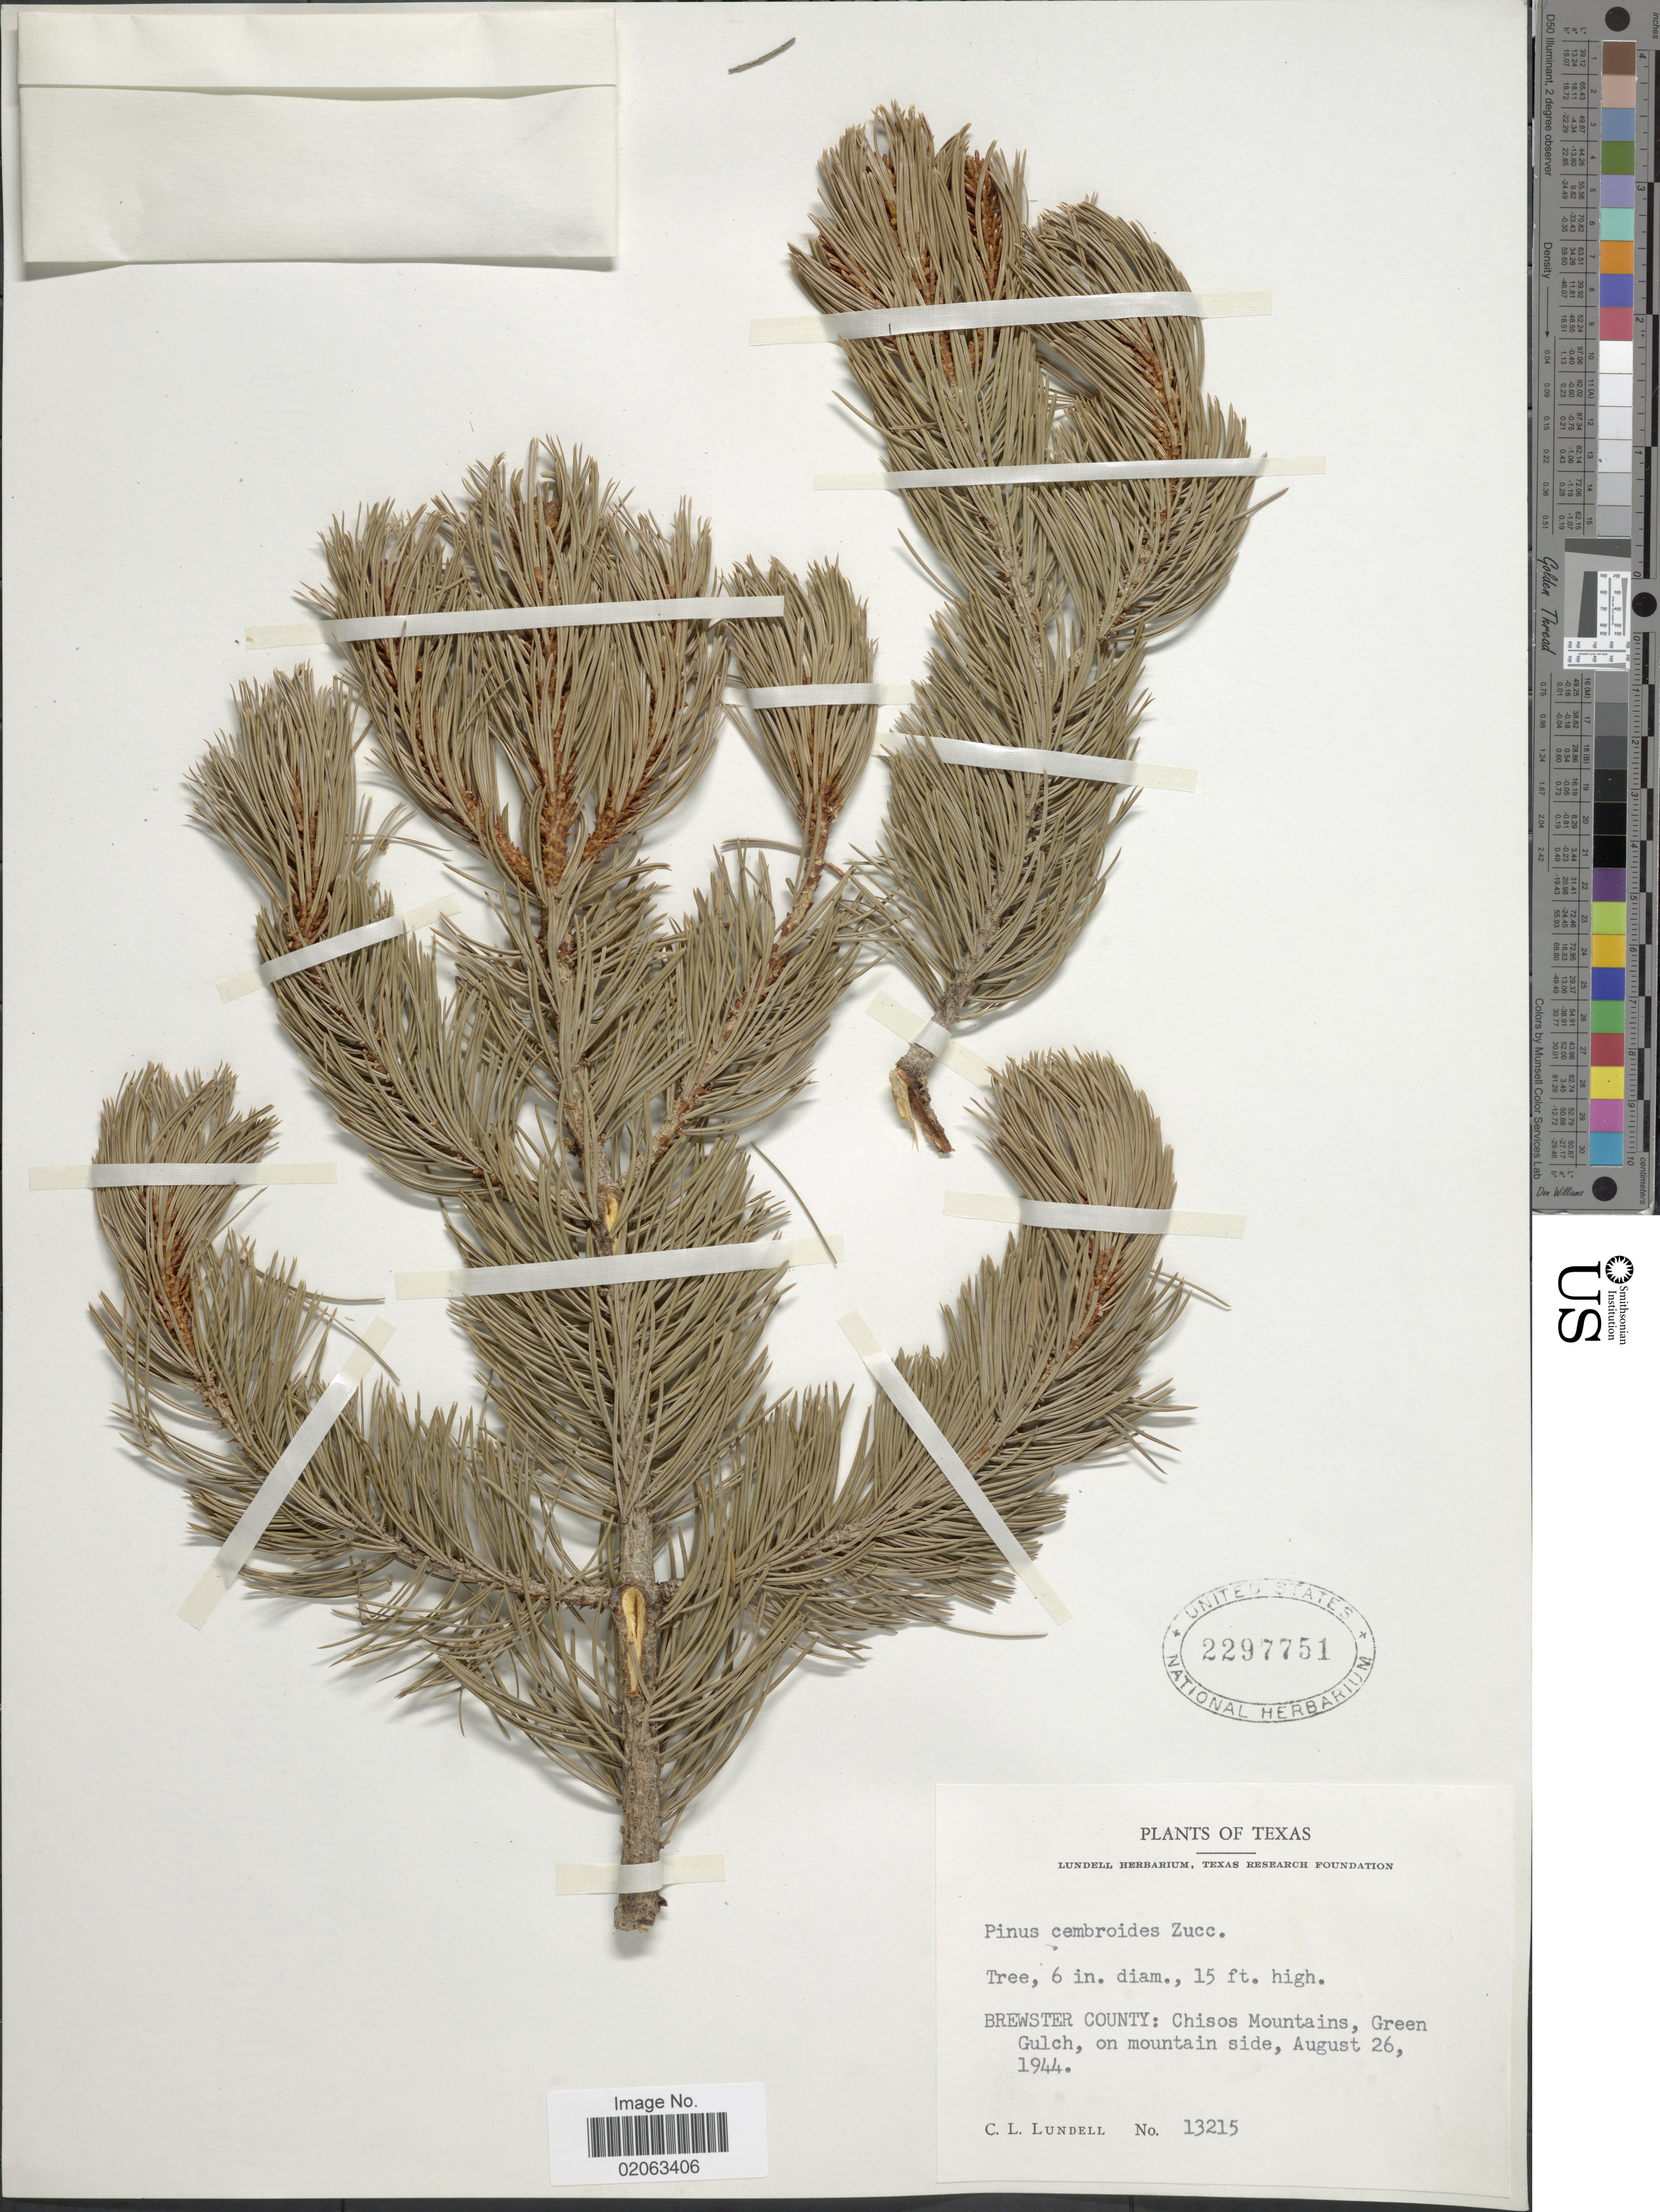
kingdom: Plantae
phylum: Tracheophyta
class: Pinopsida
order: Pinales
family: Pinaceae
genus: Pinus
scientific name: Pinus cembroides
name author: Zucc.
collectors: C. L. Lundell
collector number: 13215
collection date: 1944-08-26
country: United States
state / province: Texas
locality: Texas, Brewster County: Chisos Mountains, Green Gulch, on mountain side.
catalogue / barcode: US 2297751